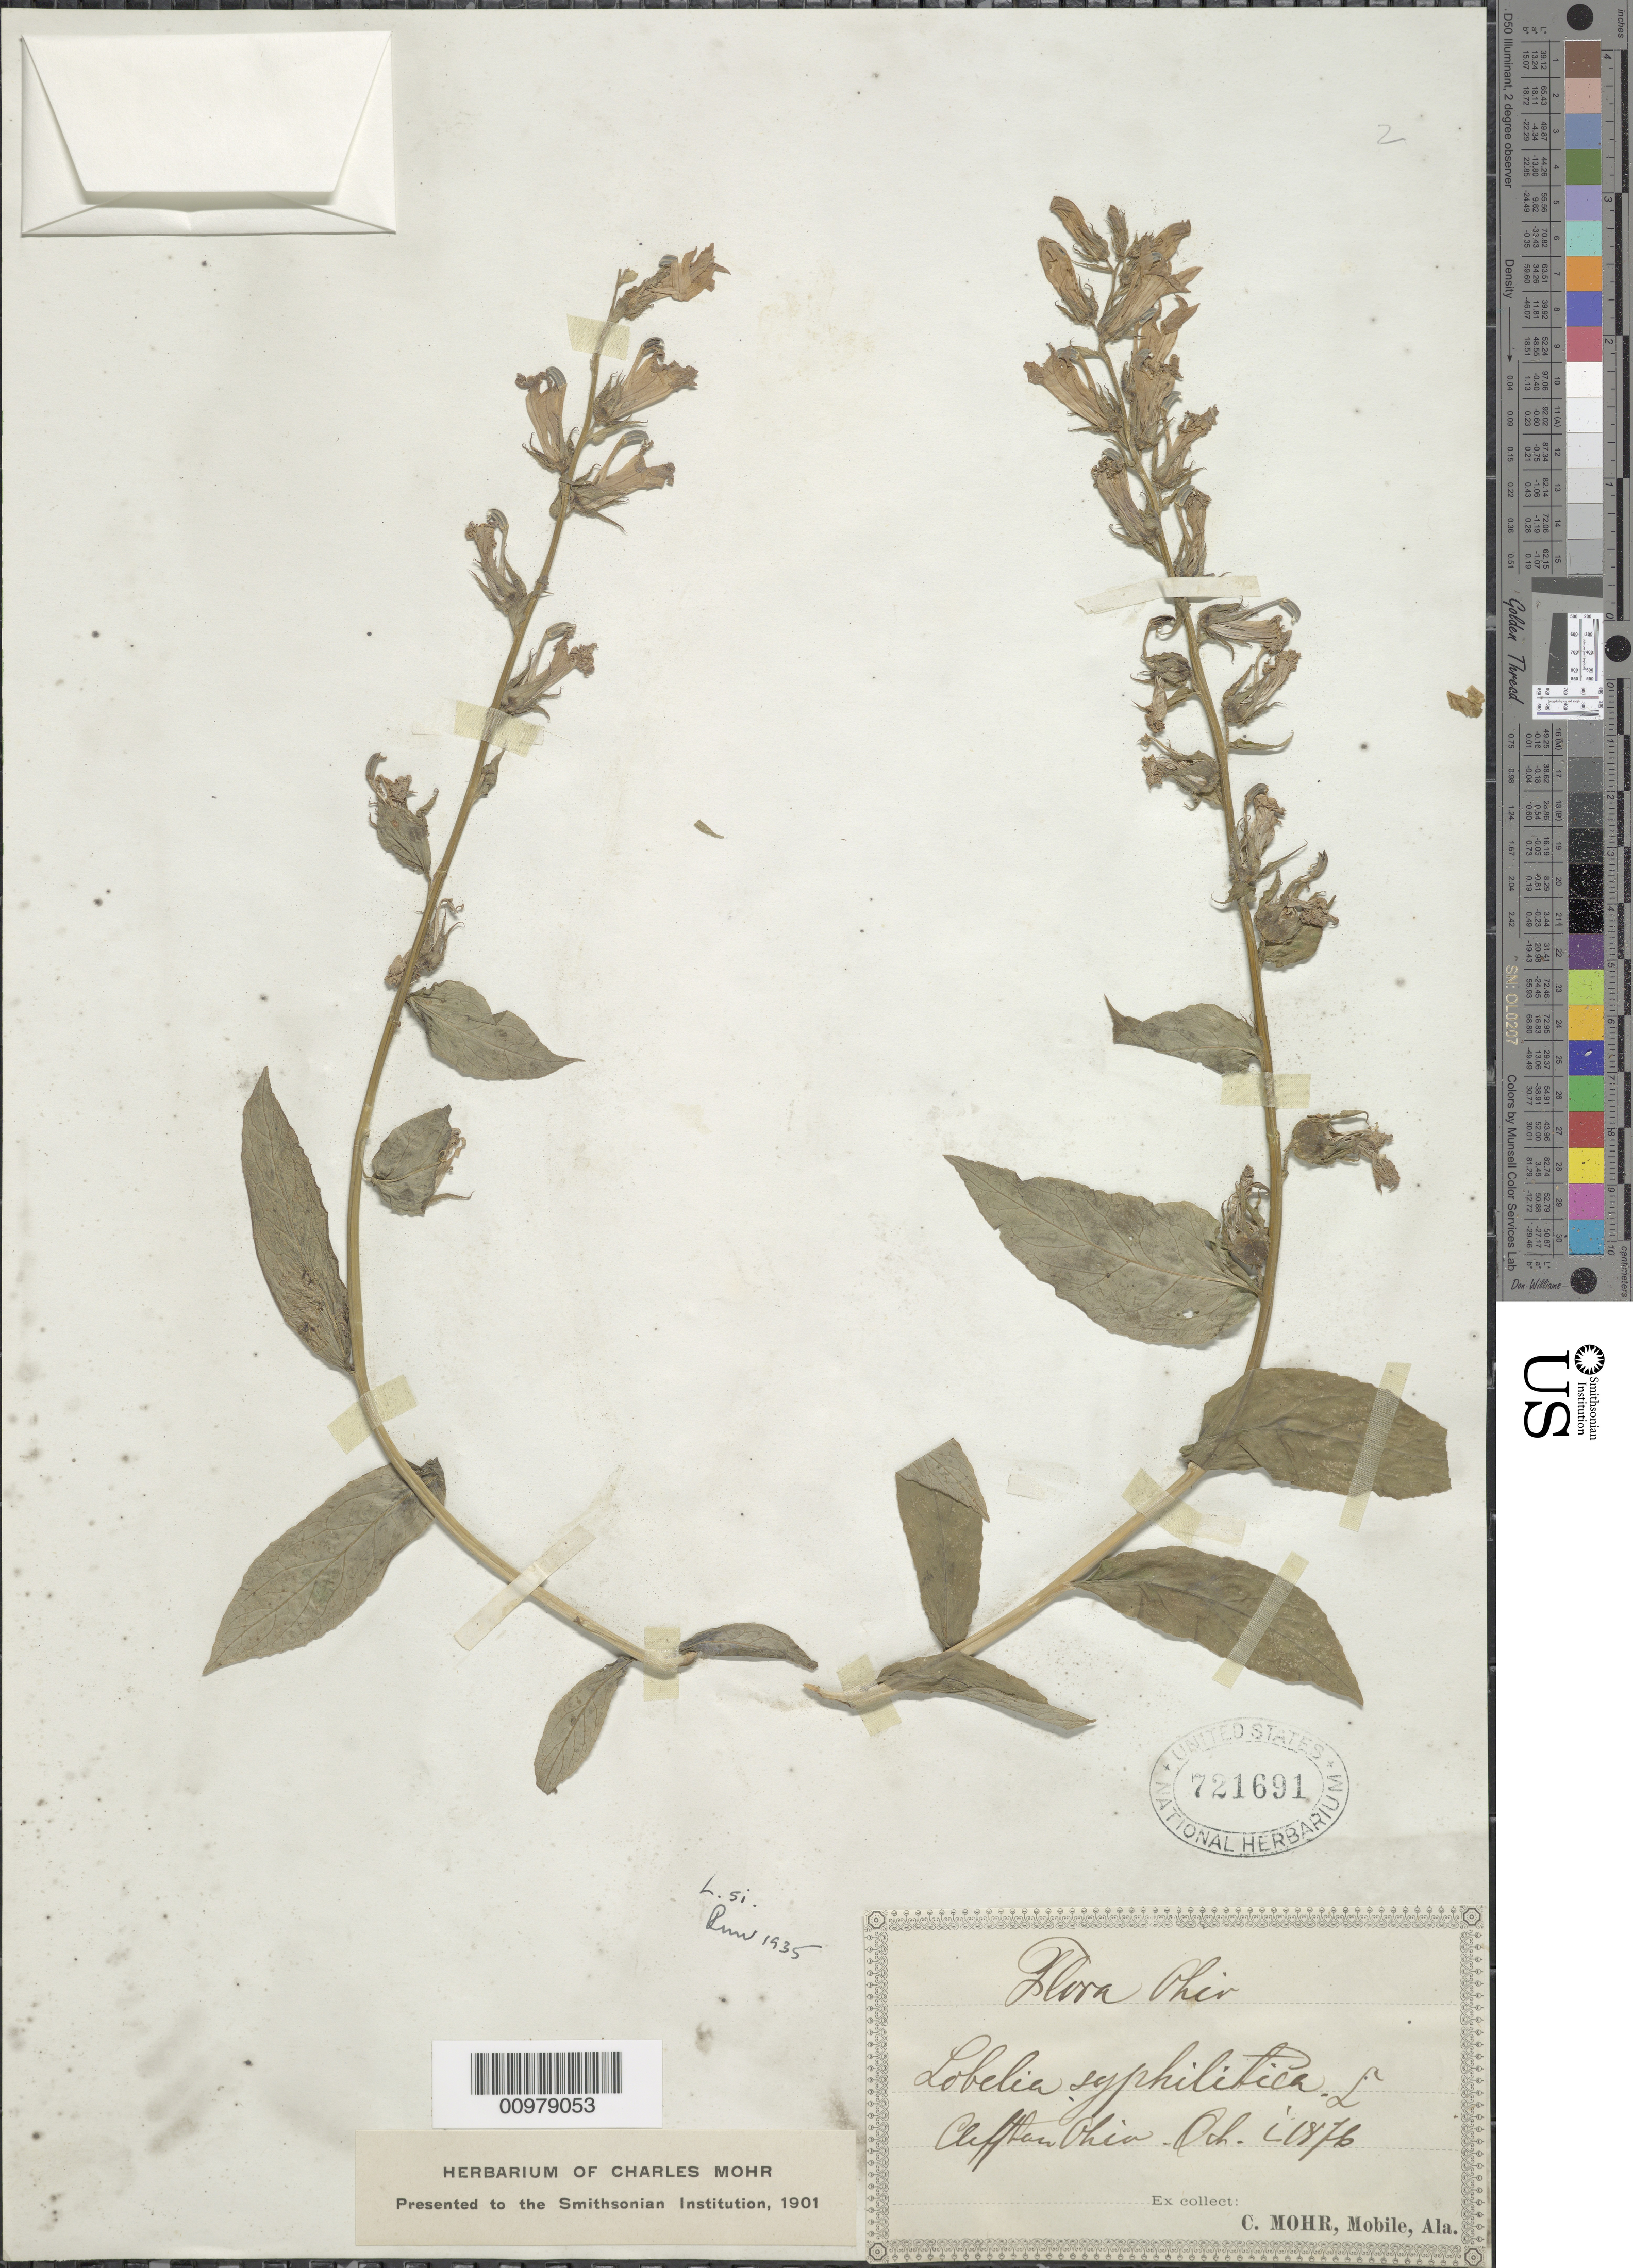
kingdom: Plantae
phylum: Tracheophyta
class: Magnoliopsida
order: Asterales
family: Campanulaceae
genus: Lobelia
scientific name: Lobelia siphilitica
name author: L.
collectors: ex herb. C. Mohr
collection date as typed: Oct 1876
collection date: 1876-10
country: United States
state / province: Ohio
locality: Clifton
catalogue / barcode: US 721691